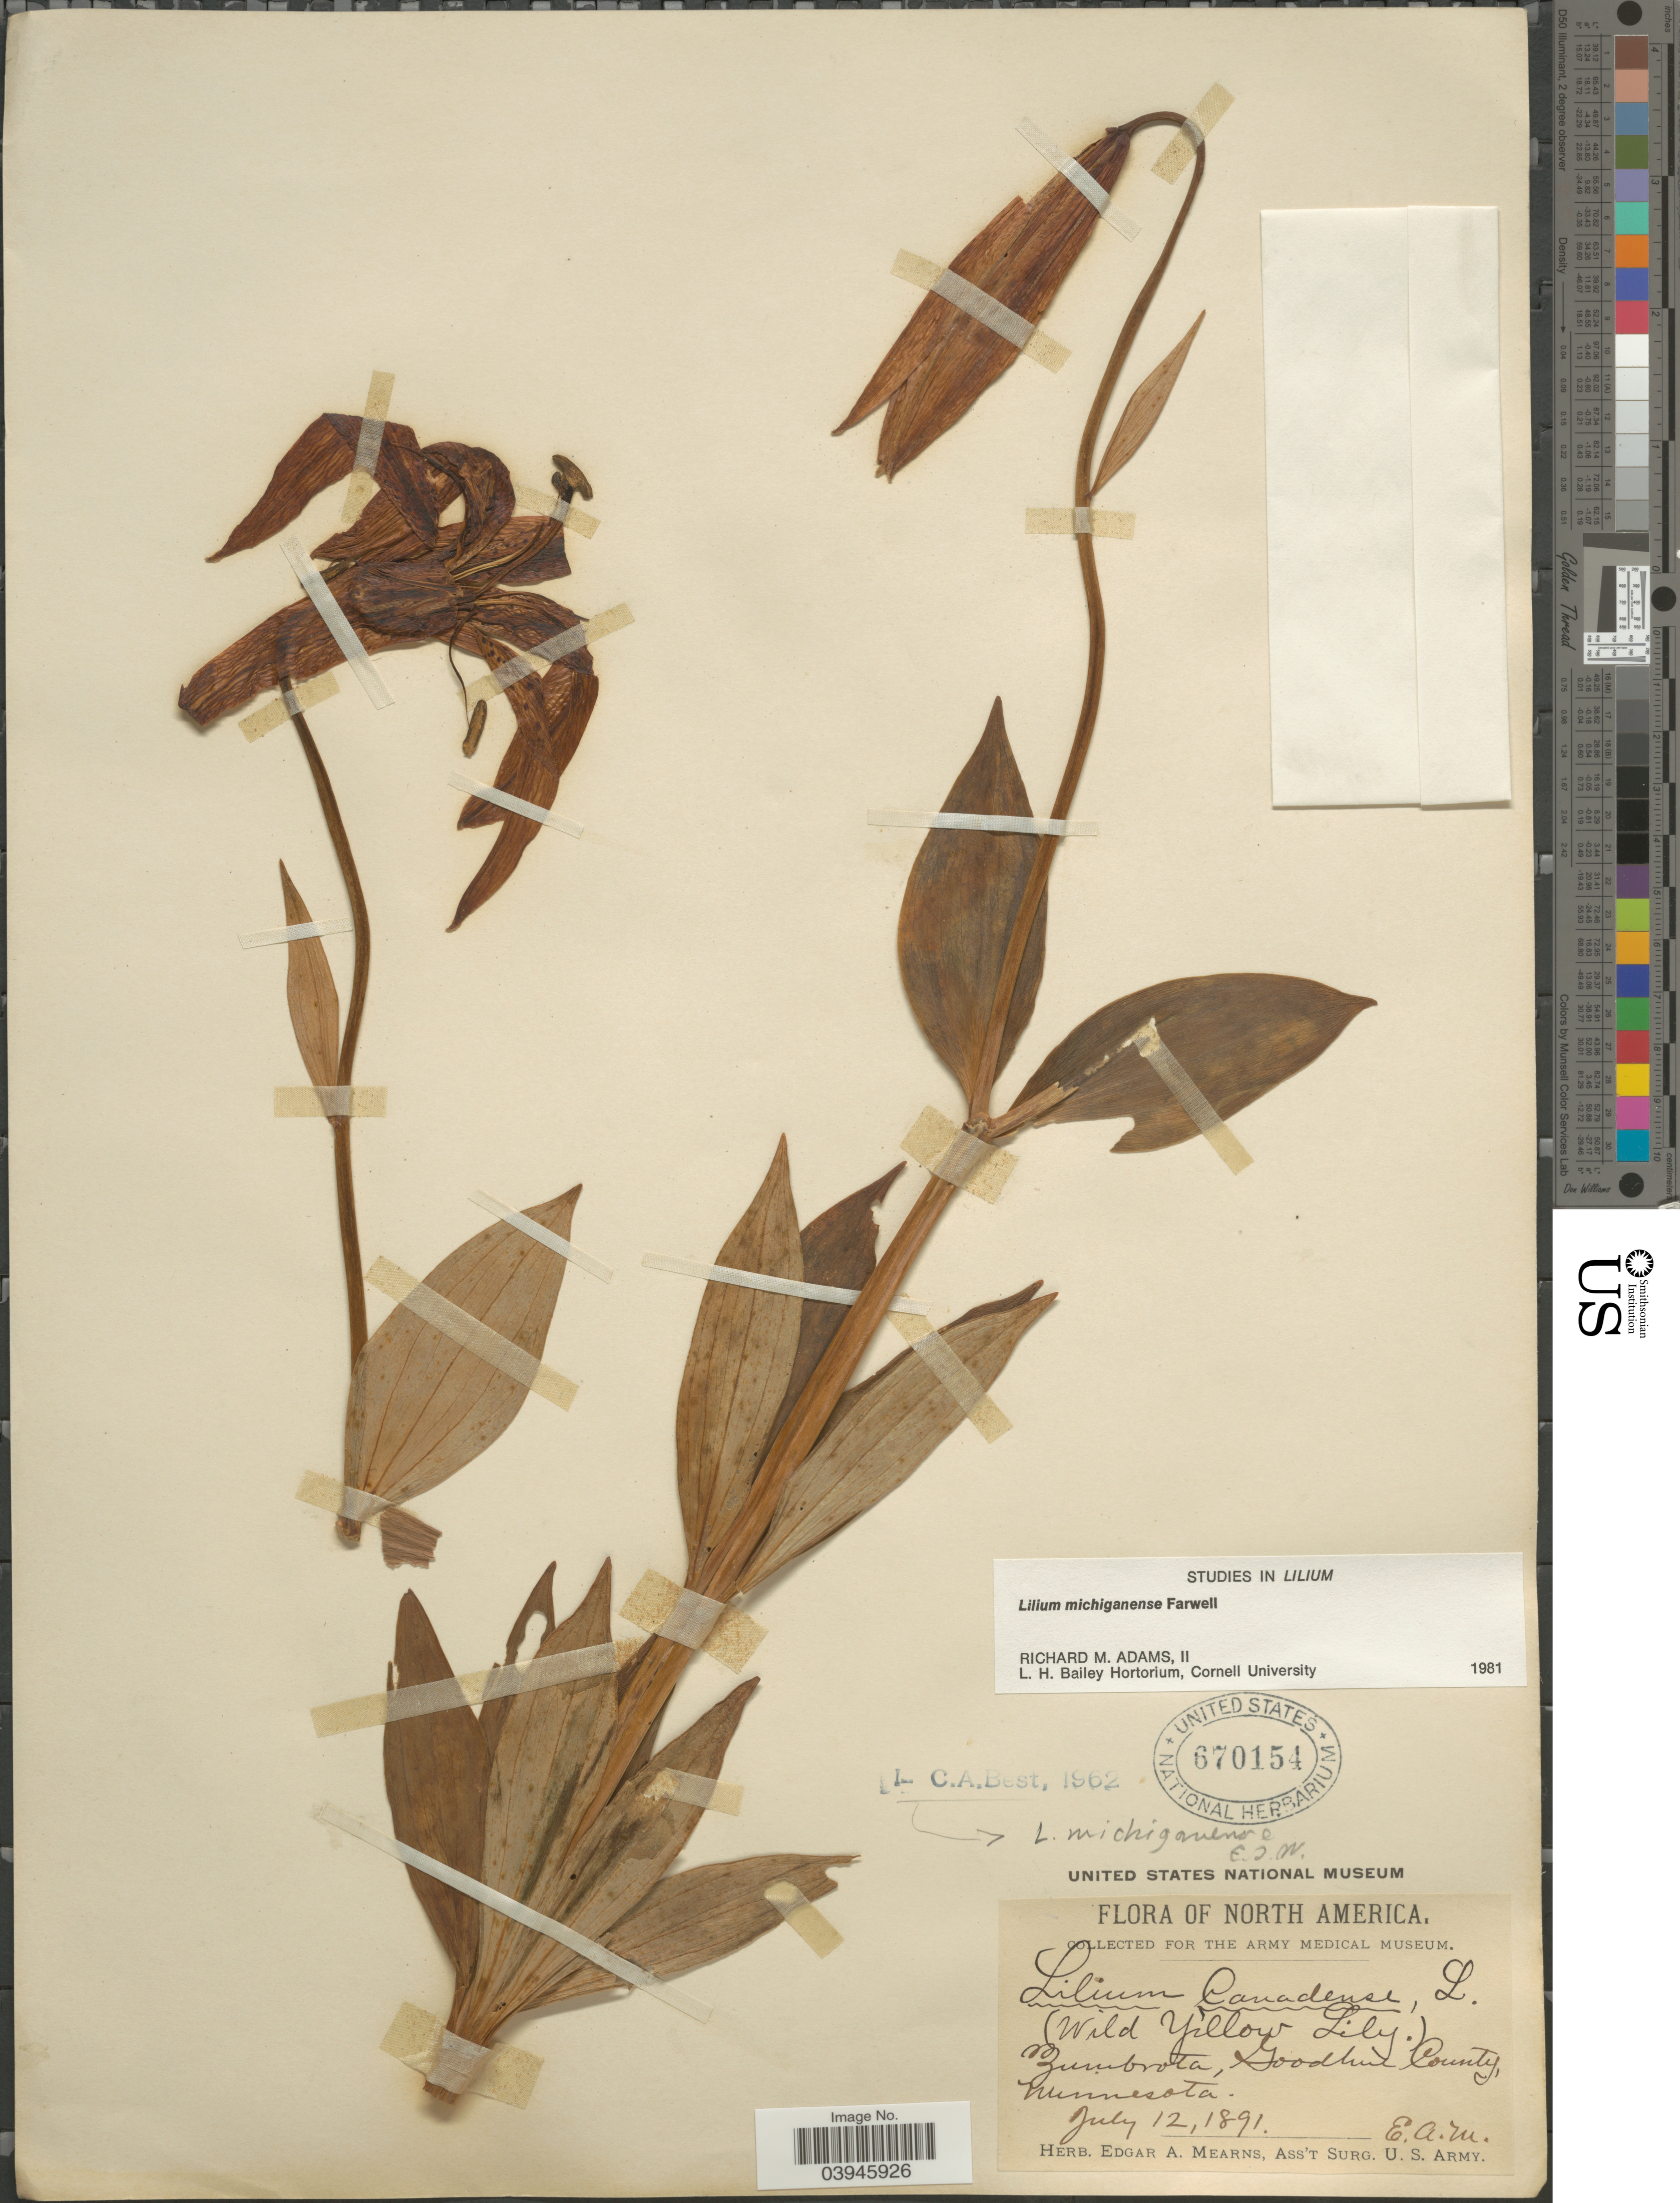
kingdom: Plantae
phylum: Tracheophyta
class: Liliopsida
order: Liliales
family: Liliaceae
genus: Lilium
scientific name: Lilium michiganense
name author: Farw.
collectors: E. A. Mearns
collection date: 1891-07-12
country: United States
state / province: Minnesota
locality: Zumbrota, Goodhue County.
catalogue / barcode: US 670154